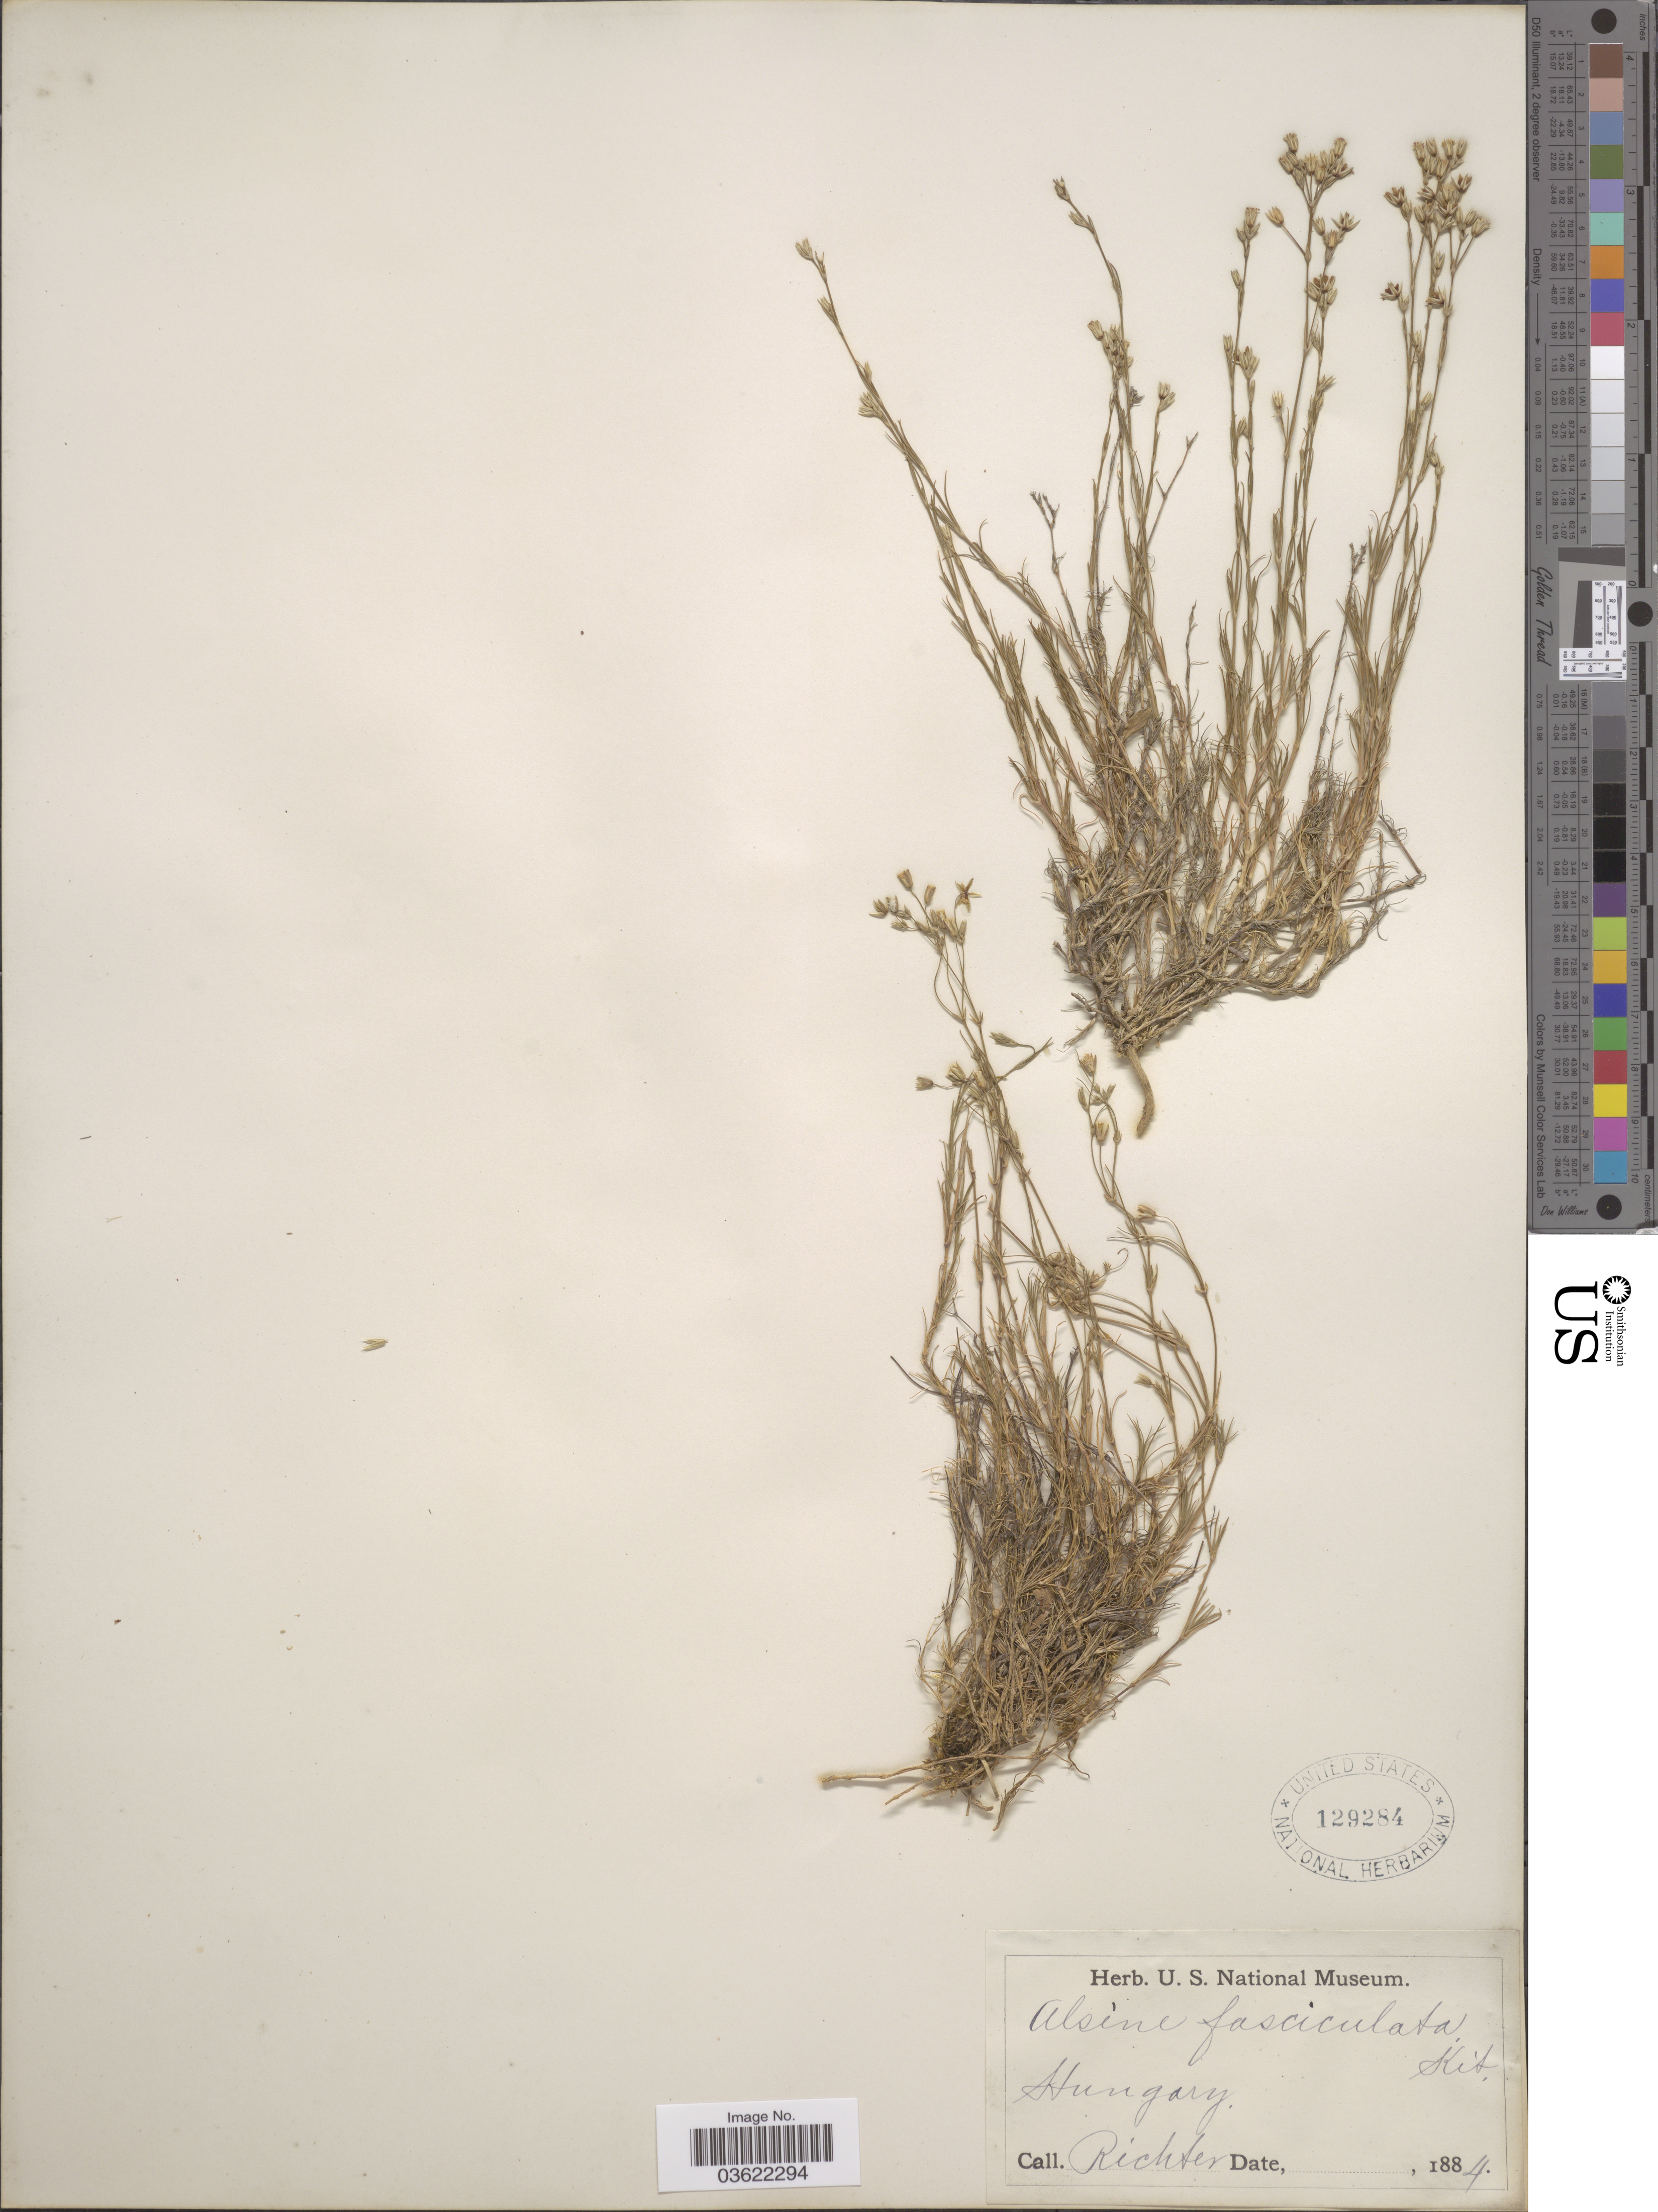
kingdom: Plantae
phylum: Tracheophyta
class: Magnoliopsida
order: Caryophyllales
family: Caryophyllaceae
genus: Arenaria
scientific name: Arenaria fasciculata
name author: L.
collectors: -- Richter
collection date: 1884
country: Hungary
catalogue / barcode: US 129284